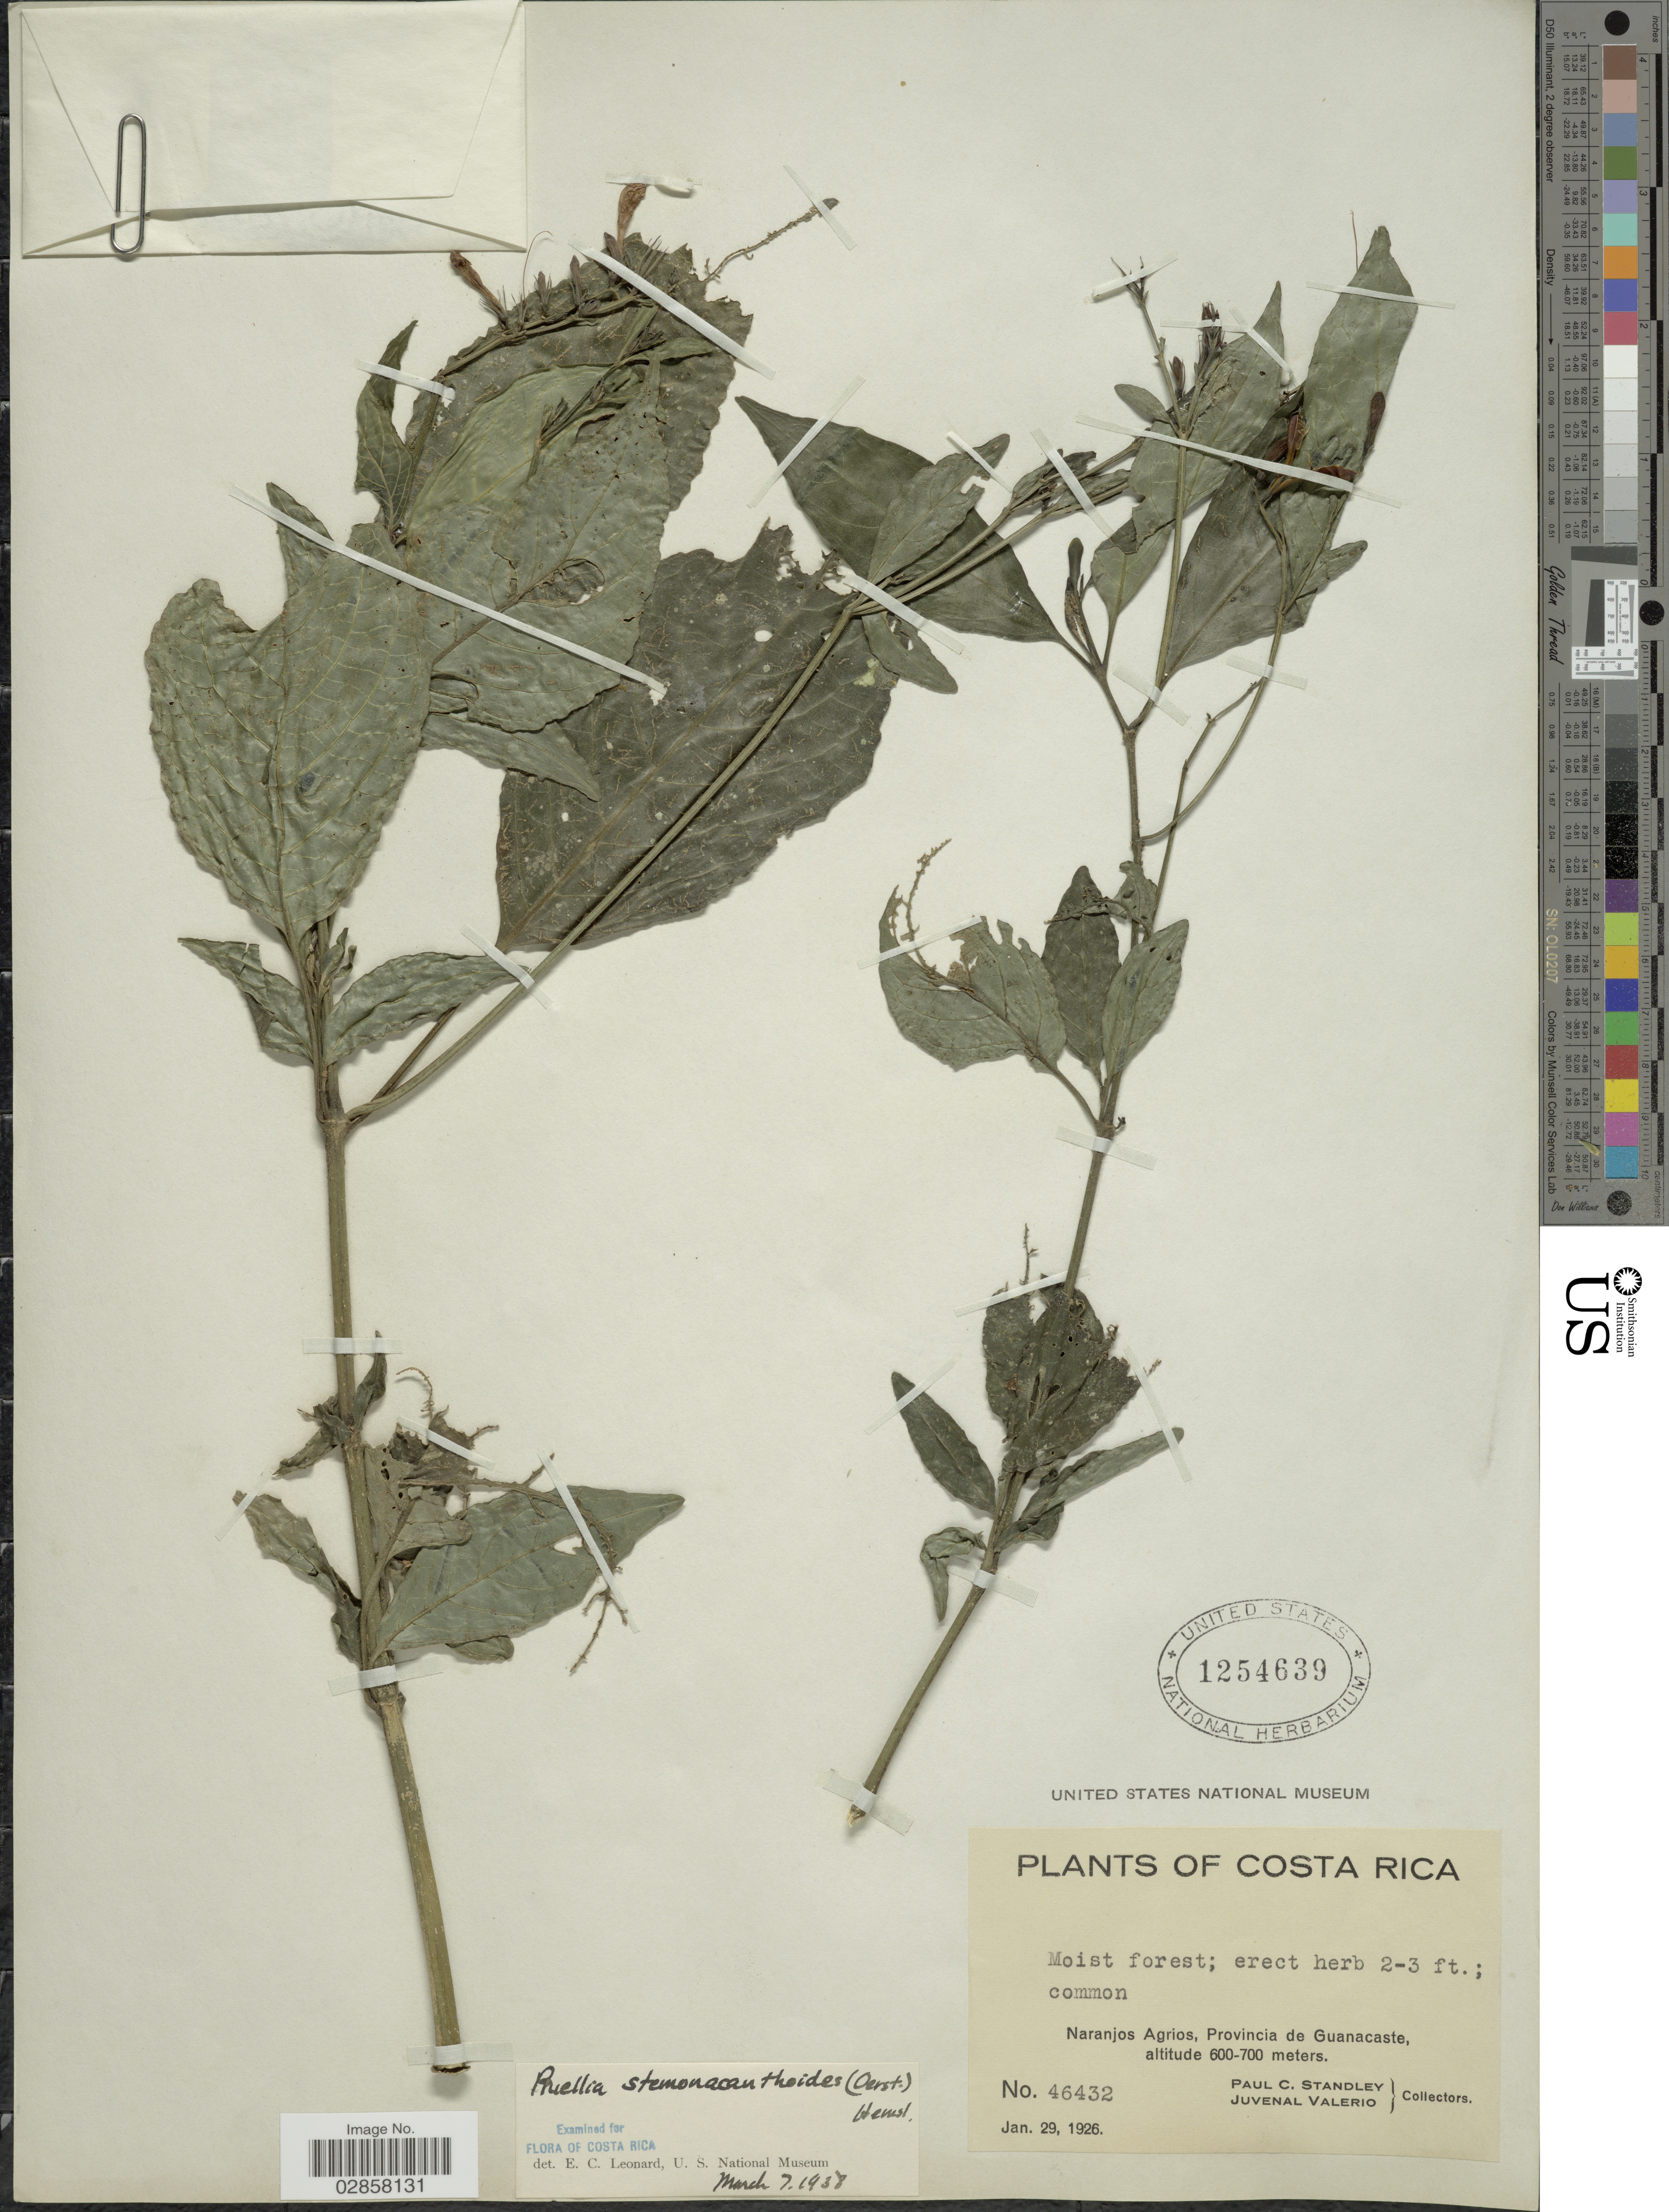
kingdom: Plantae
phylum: Tracheophyta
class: Magnoliopsida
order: Lamiales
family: Acanthaceae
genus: Ruellia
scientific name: Ruellia stemonacanthoides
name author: (Oerst.) Hemsl.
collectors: P. C. Standley & J. Valerio R.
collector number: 46432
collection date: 1926-01-29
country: Costa Rica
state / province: Guanacaste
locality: Naranjos Agrios.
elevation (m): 600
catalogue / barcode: US 1254639